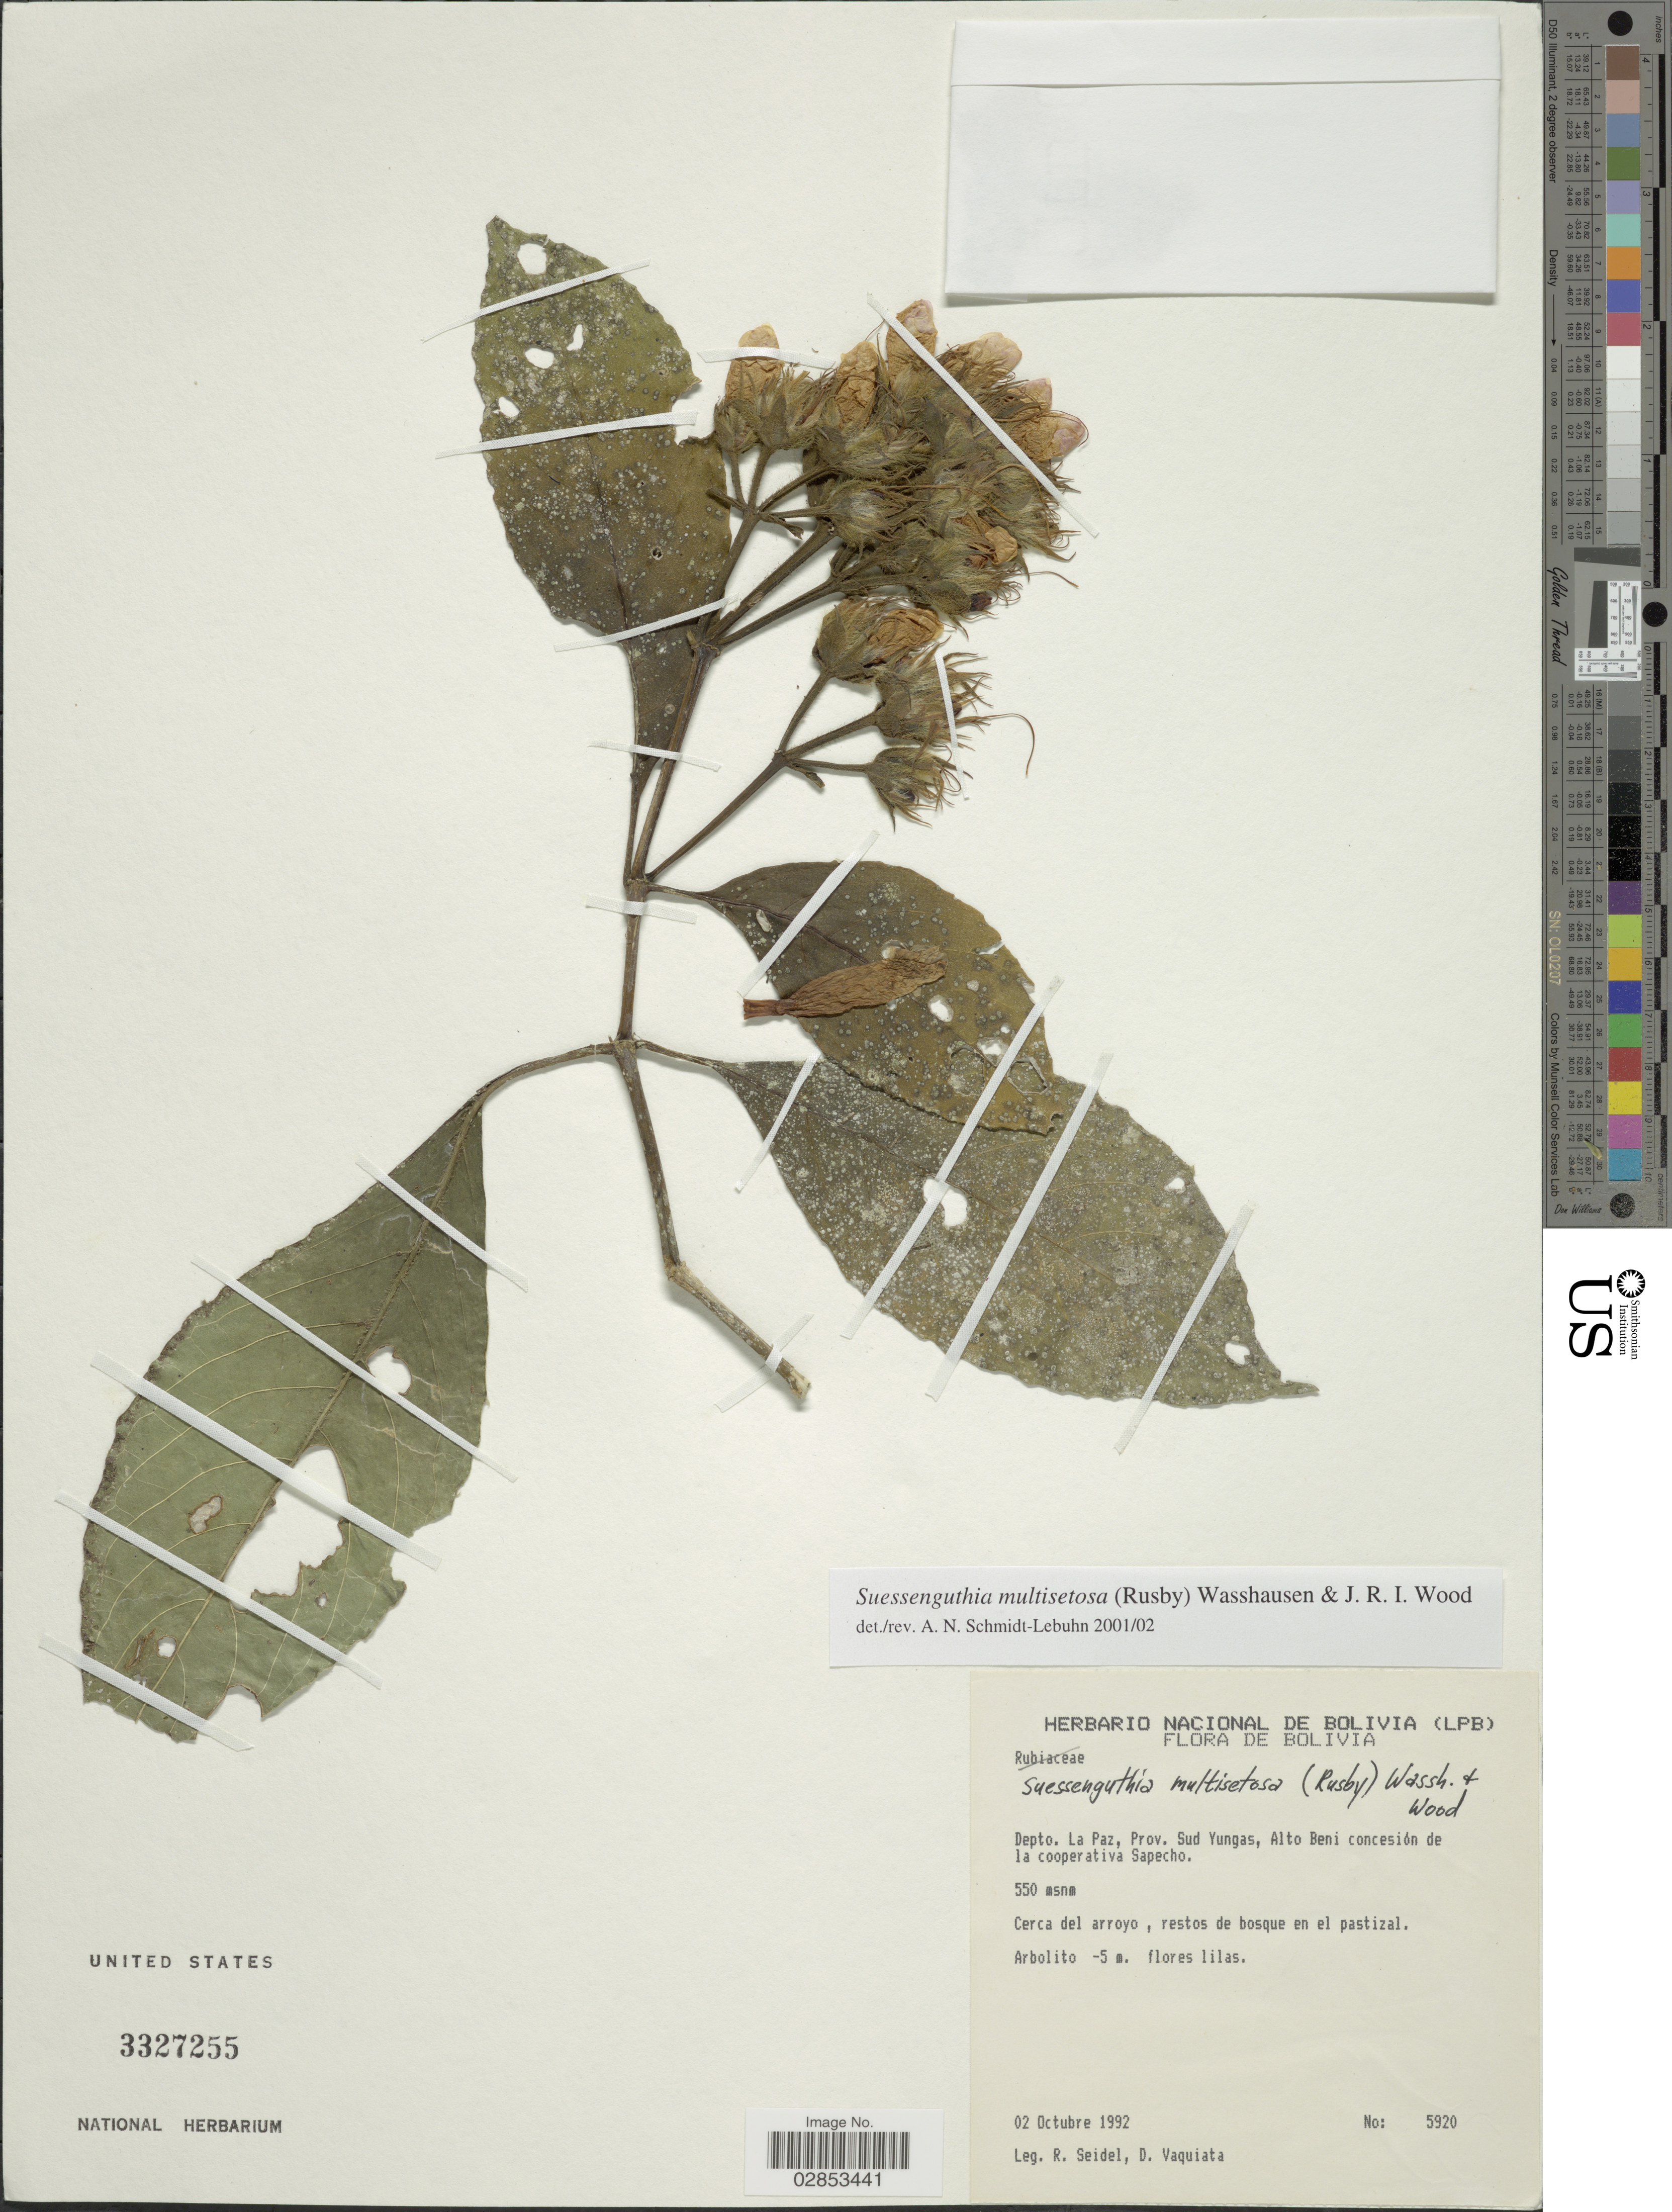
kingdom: Plantae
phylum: Tracheophyta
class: Magnoliopsida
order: Lamiales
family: Acanthaceae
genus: Suessenguthia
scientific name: Suessenguthia multisetosa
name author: (Rusby) Wassh. & J.R.I. Wood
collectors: R. Seidel & D. Vaquiata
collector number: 5920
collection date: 1992-10-02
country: Bolivia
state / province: La Paz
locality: Depto. La Paz, Prov. Sud Yungas, Alto Beni concesión de la cooperativa Sapecho.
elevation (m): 550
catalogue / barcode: US 3327255